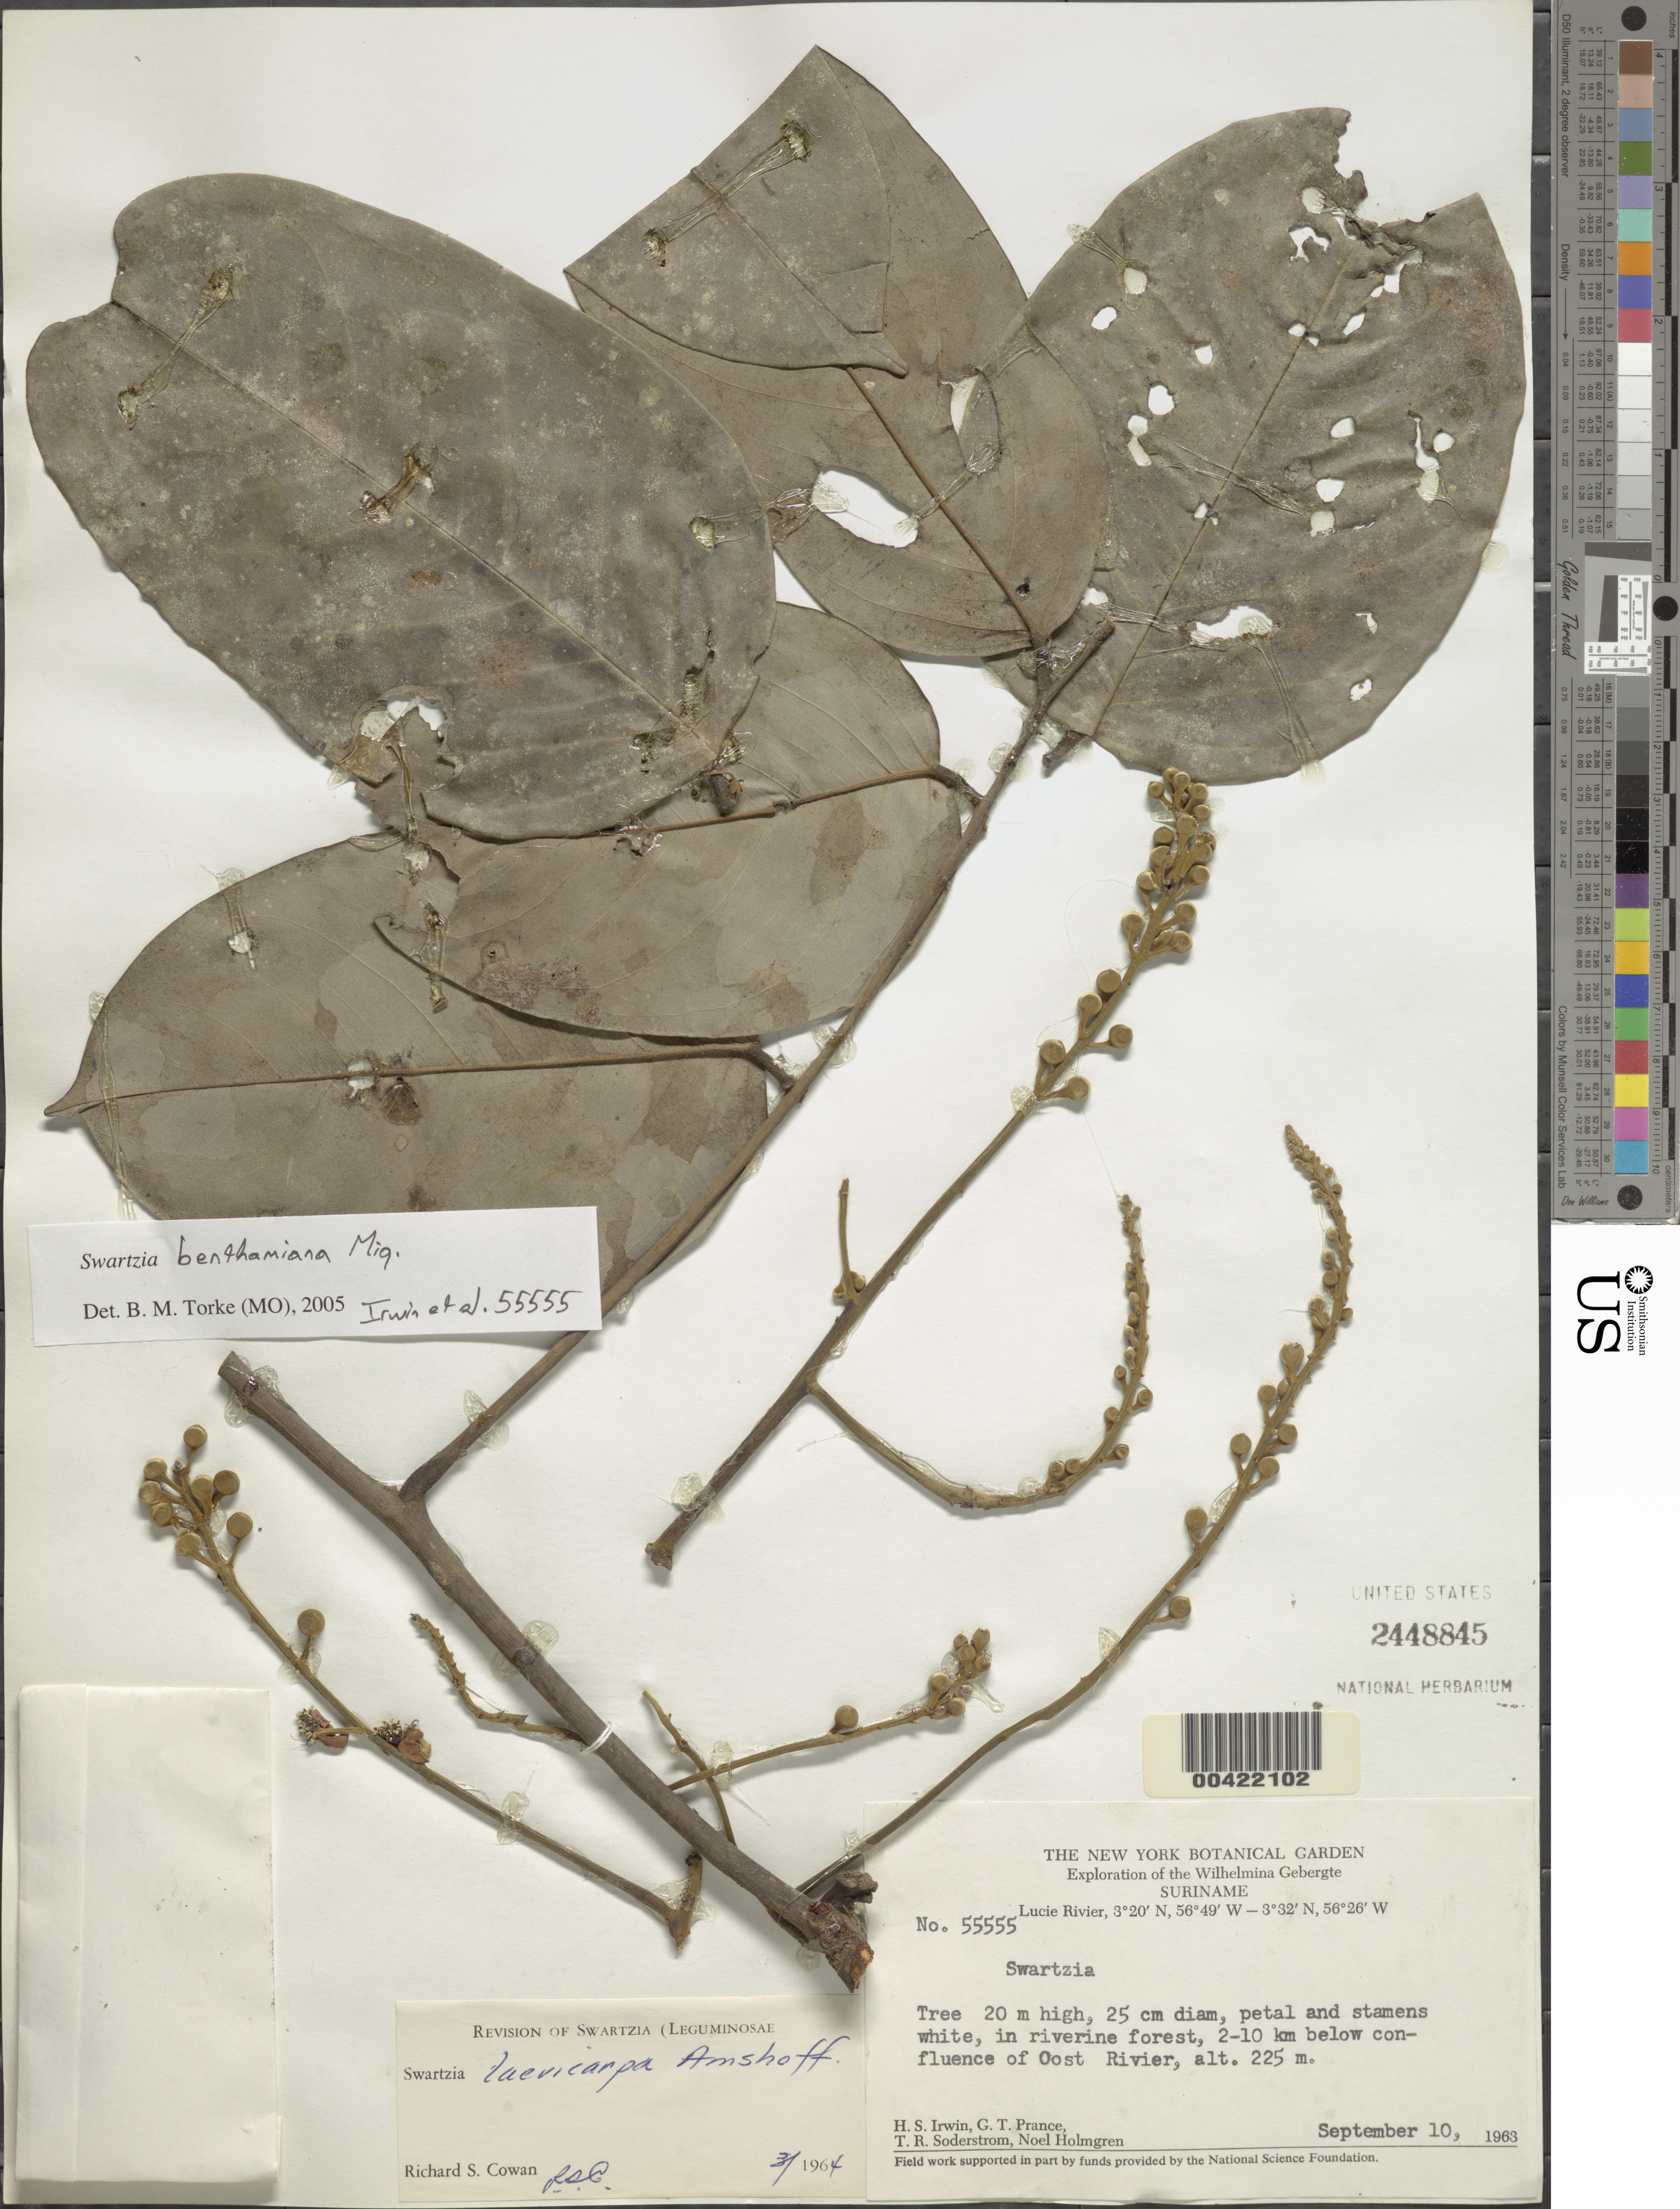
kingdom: Plantae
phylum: Tracheophyta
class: Magnoliopsida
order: Fabales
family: Fabaceae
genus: Swartzia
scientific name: Swartzia benthamiana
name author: Miq.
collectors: H. Irwin, G. T. Prance, T. R. Soderstrom & N. H. Holmgren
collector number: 55555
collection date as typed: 10 Sep 1963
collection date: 1963-09-10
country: Suriname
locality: Lucie river, 2-10 km below confluence of oost river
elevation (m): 225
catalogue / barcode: US 2448845